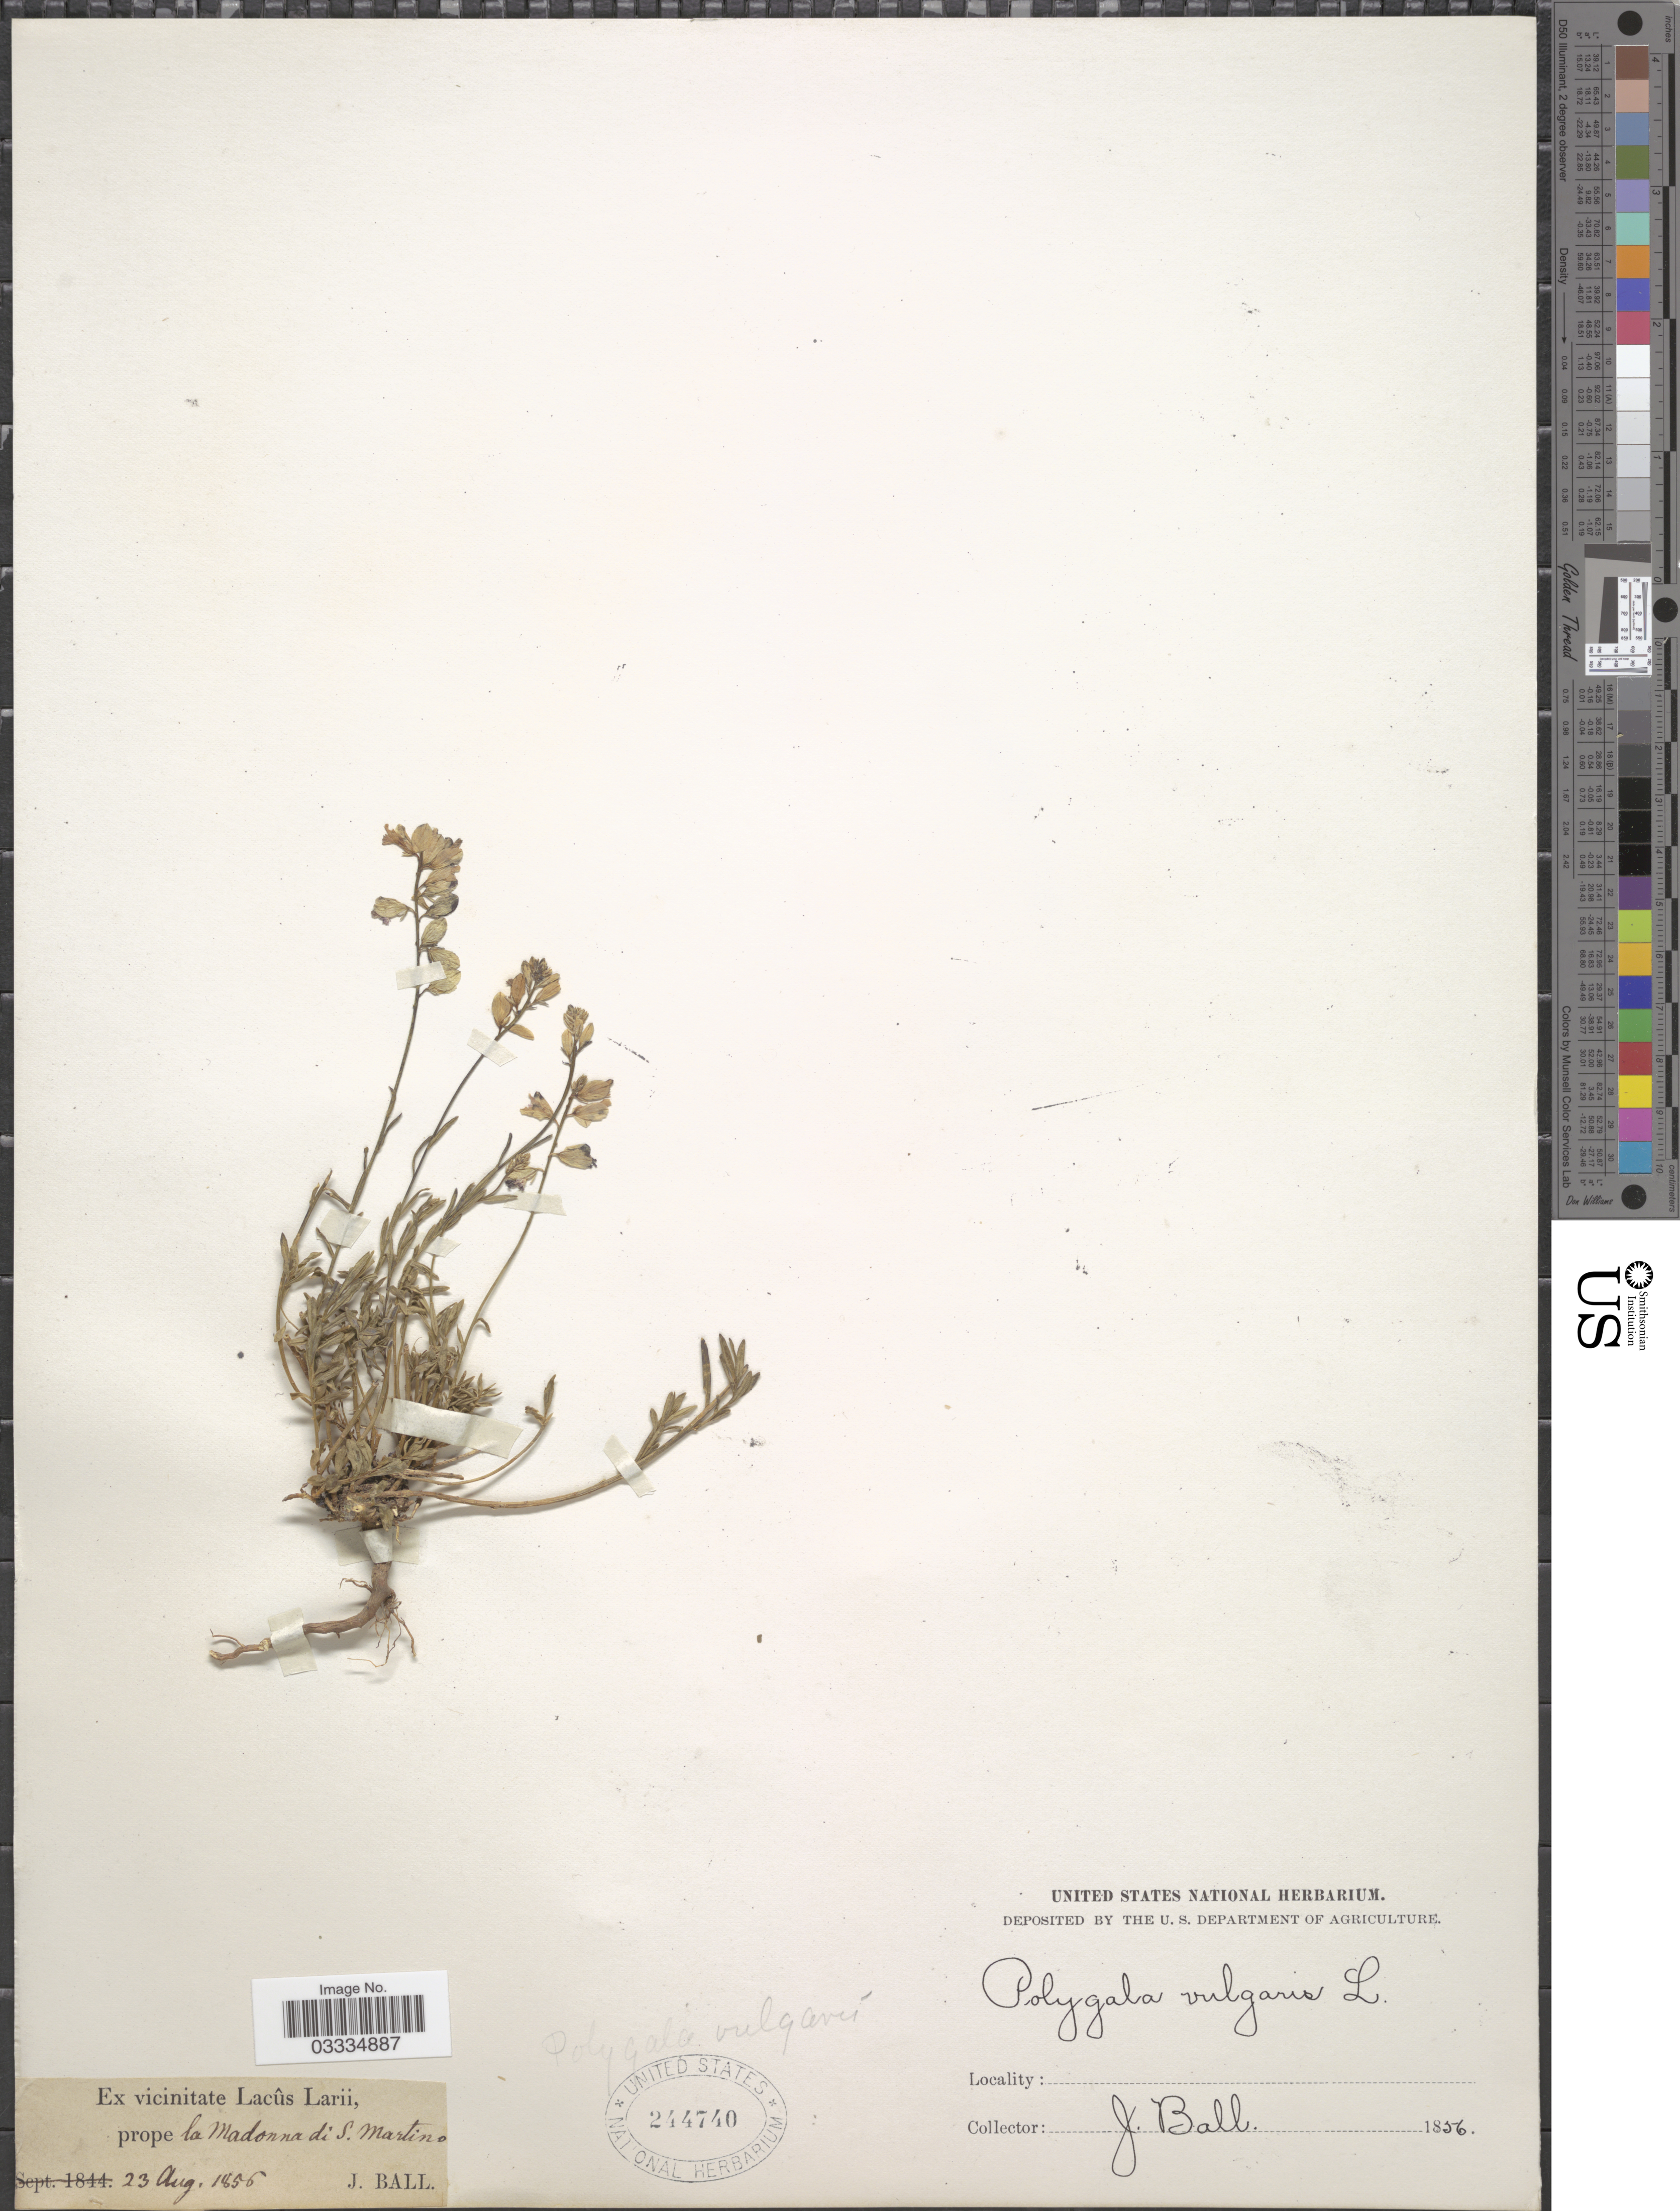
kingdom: Plantae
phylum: Tracheophyta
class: Magnoliopsida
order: Fabales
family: Polygalaceae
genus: Polygala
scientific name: Polygala vulgaris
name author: L.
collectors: J. Ball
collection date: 1856-08-23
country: Italy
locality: Ex vicinitate Lacûs Larii, prope la Madonna di S. Martino.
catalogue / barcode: US 244740